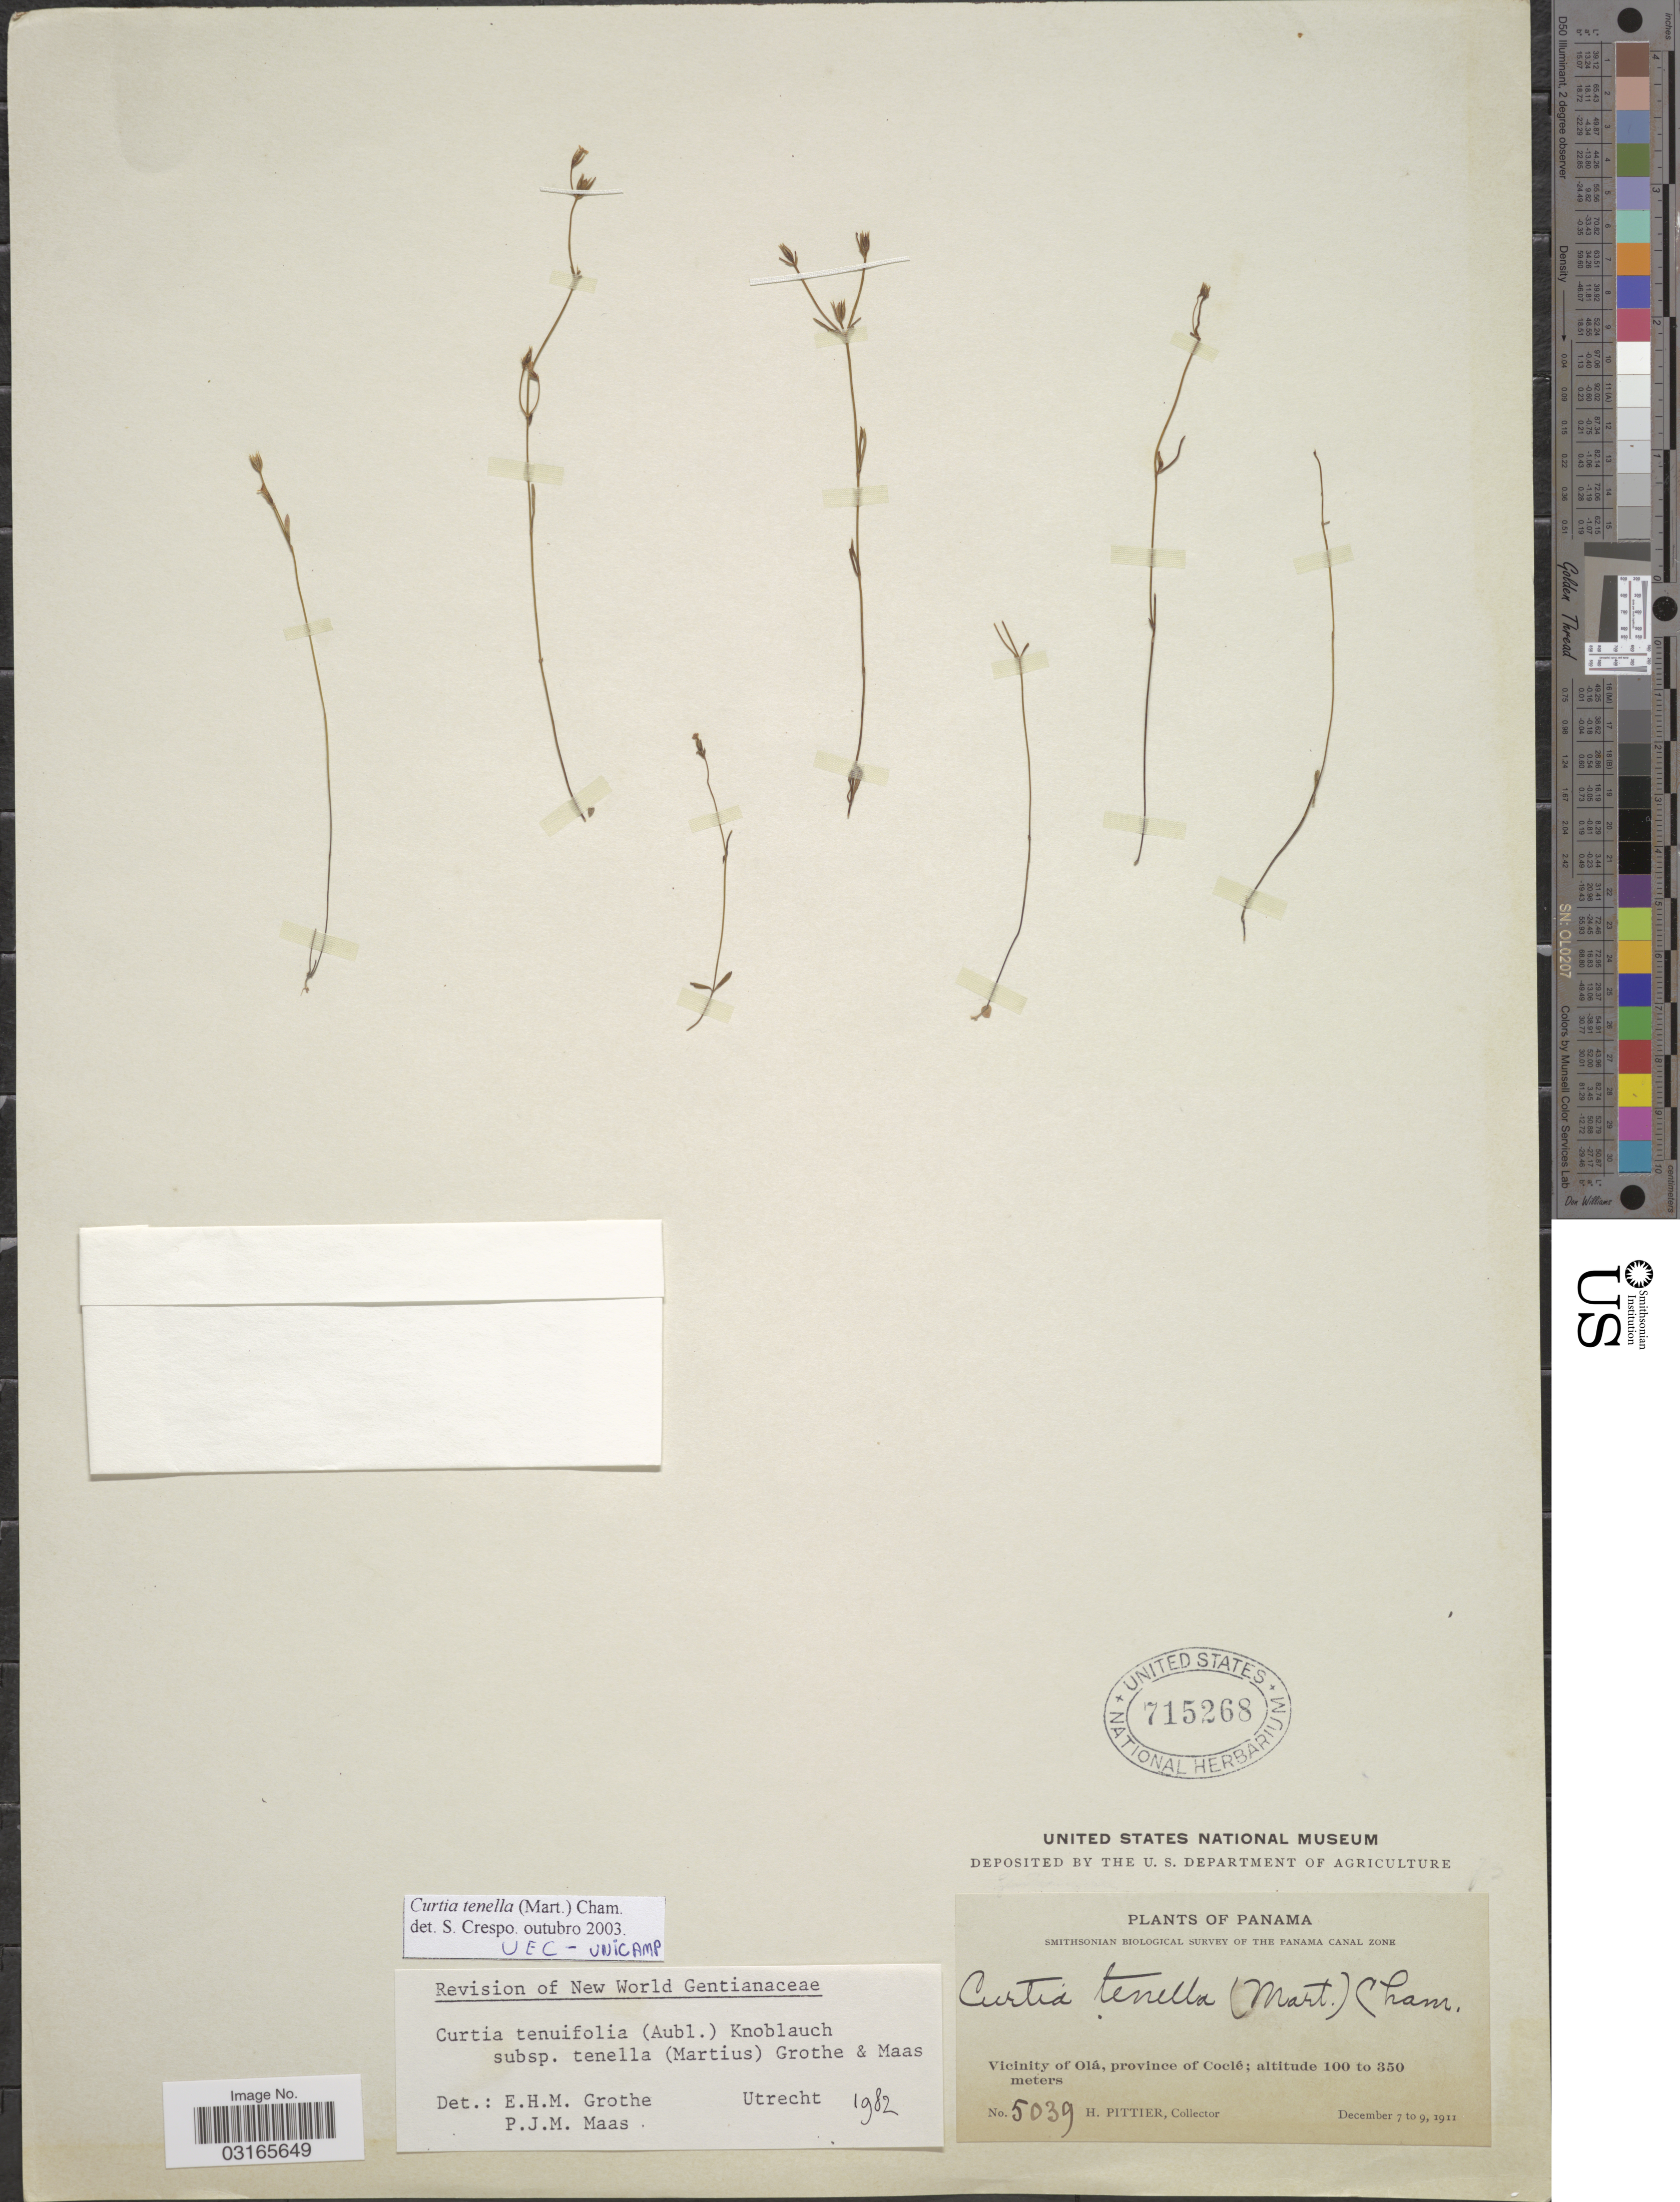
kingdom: Plantae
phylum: Tracheophyta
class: Magnoliopsida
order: Gentianales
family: Gentianaceae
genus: Curtia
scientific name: Curtia tenella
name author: (Mart.) Cham.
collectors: H. F. Pittier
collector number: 5039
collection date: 1911-12-07/1911-12-09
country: Panama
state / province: Coclé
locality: Vicinity of Olá.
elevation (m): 100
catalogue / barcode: US 715268